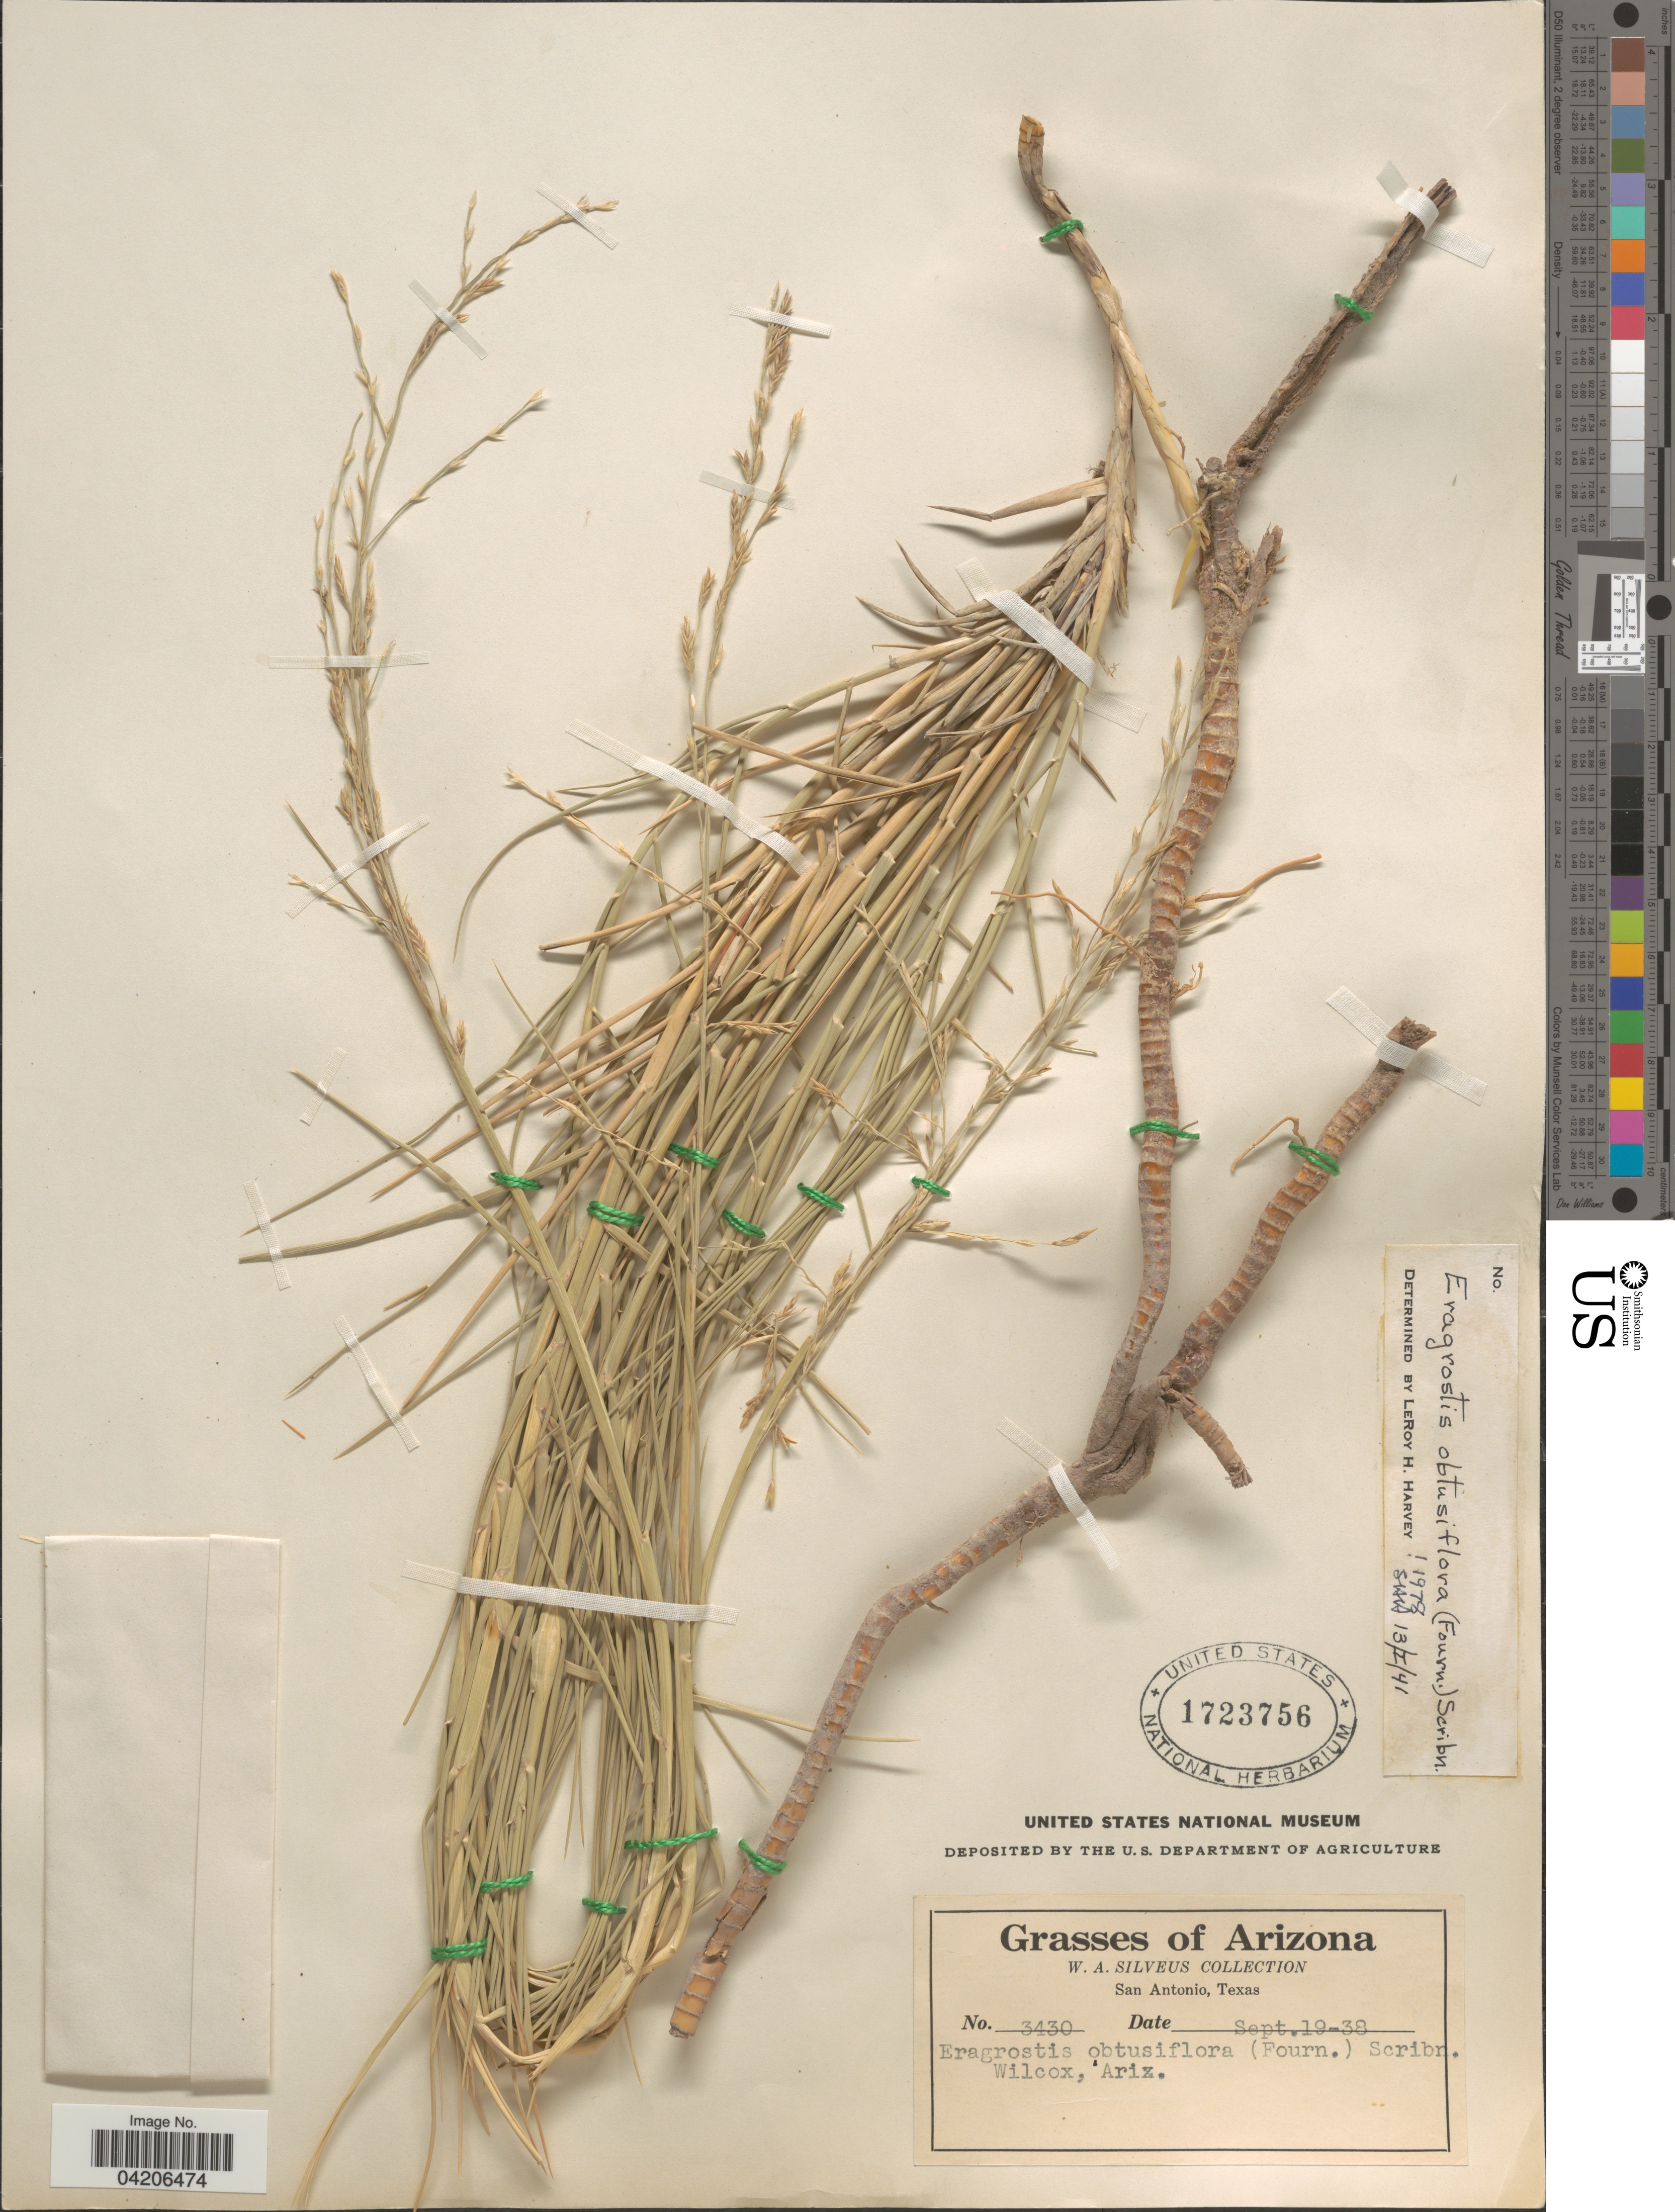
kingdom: Plantae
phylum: Tracheophyta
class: Liliopsida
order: Poales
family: Poaceae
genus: Kalinia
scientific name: Kalinia obtusiflora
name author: (E. Fourn.) H.L. Bell & Columbus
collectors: W. Silveus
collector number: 3430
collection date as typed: Transcribed d/m/y: 19/9/38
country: United States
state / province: Arizona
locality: Wilcox.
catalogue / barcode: US 1723756